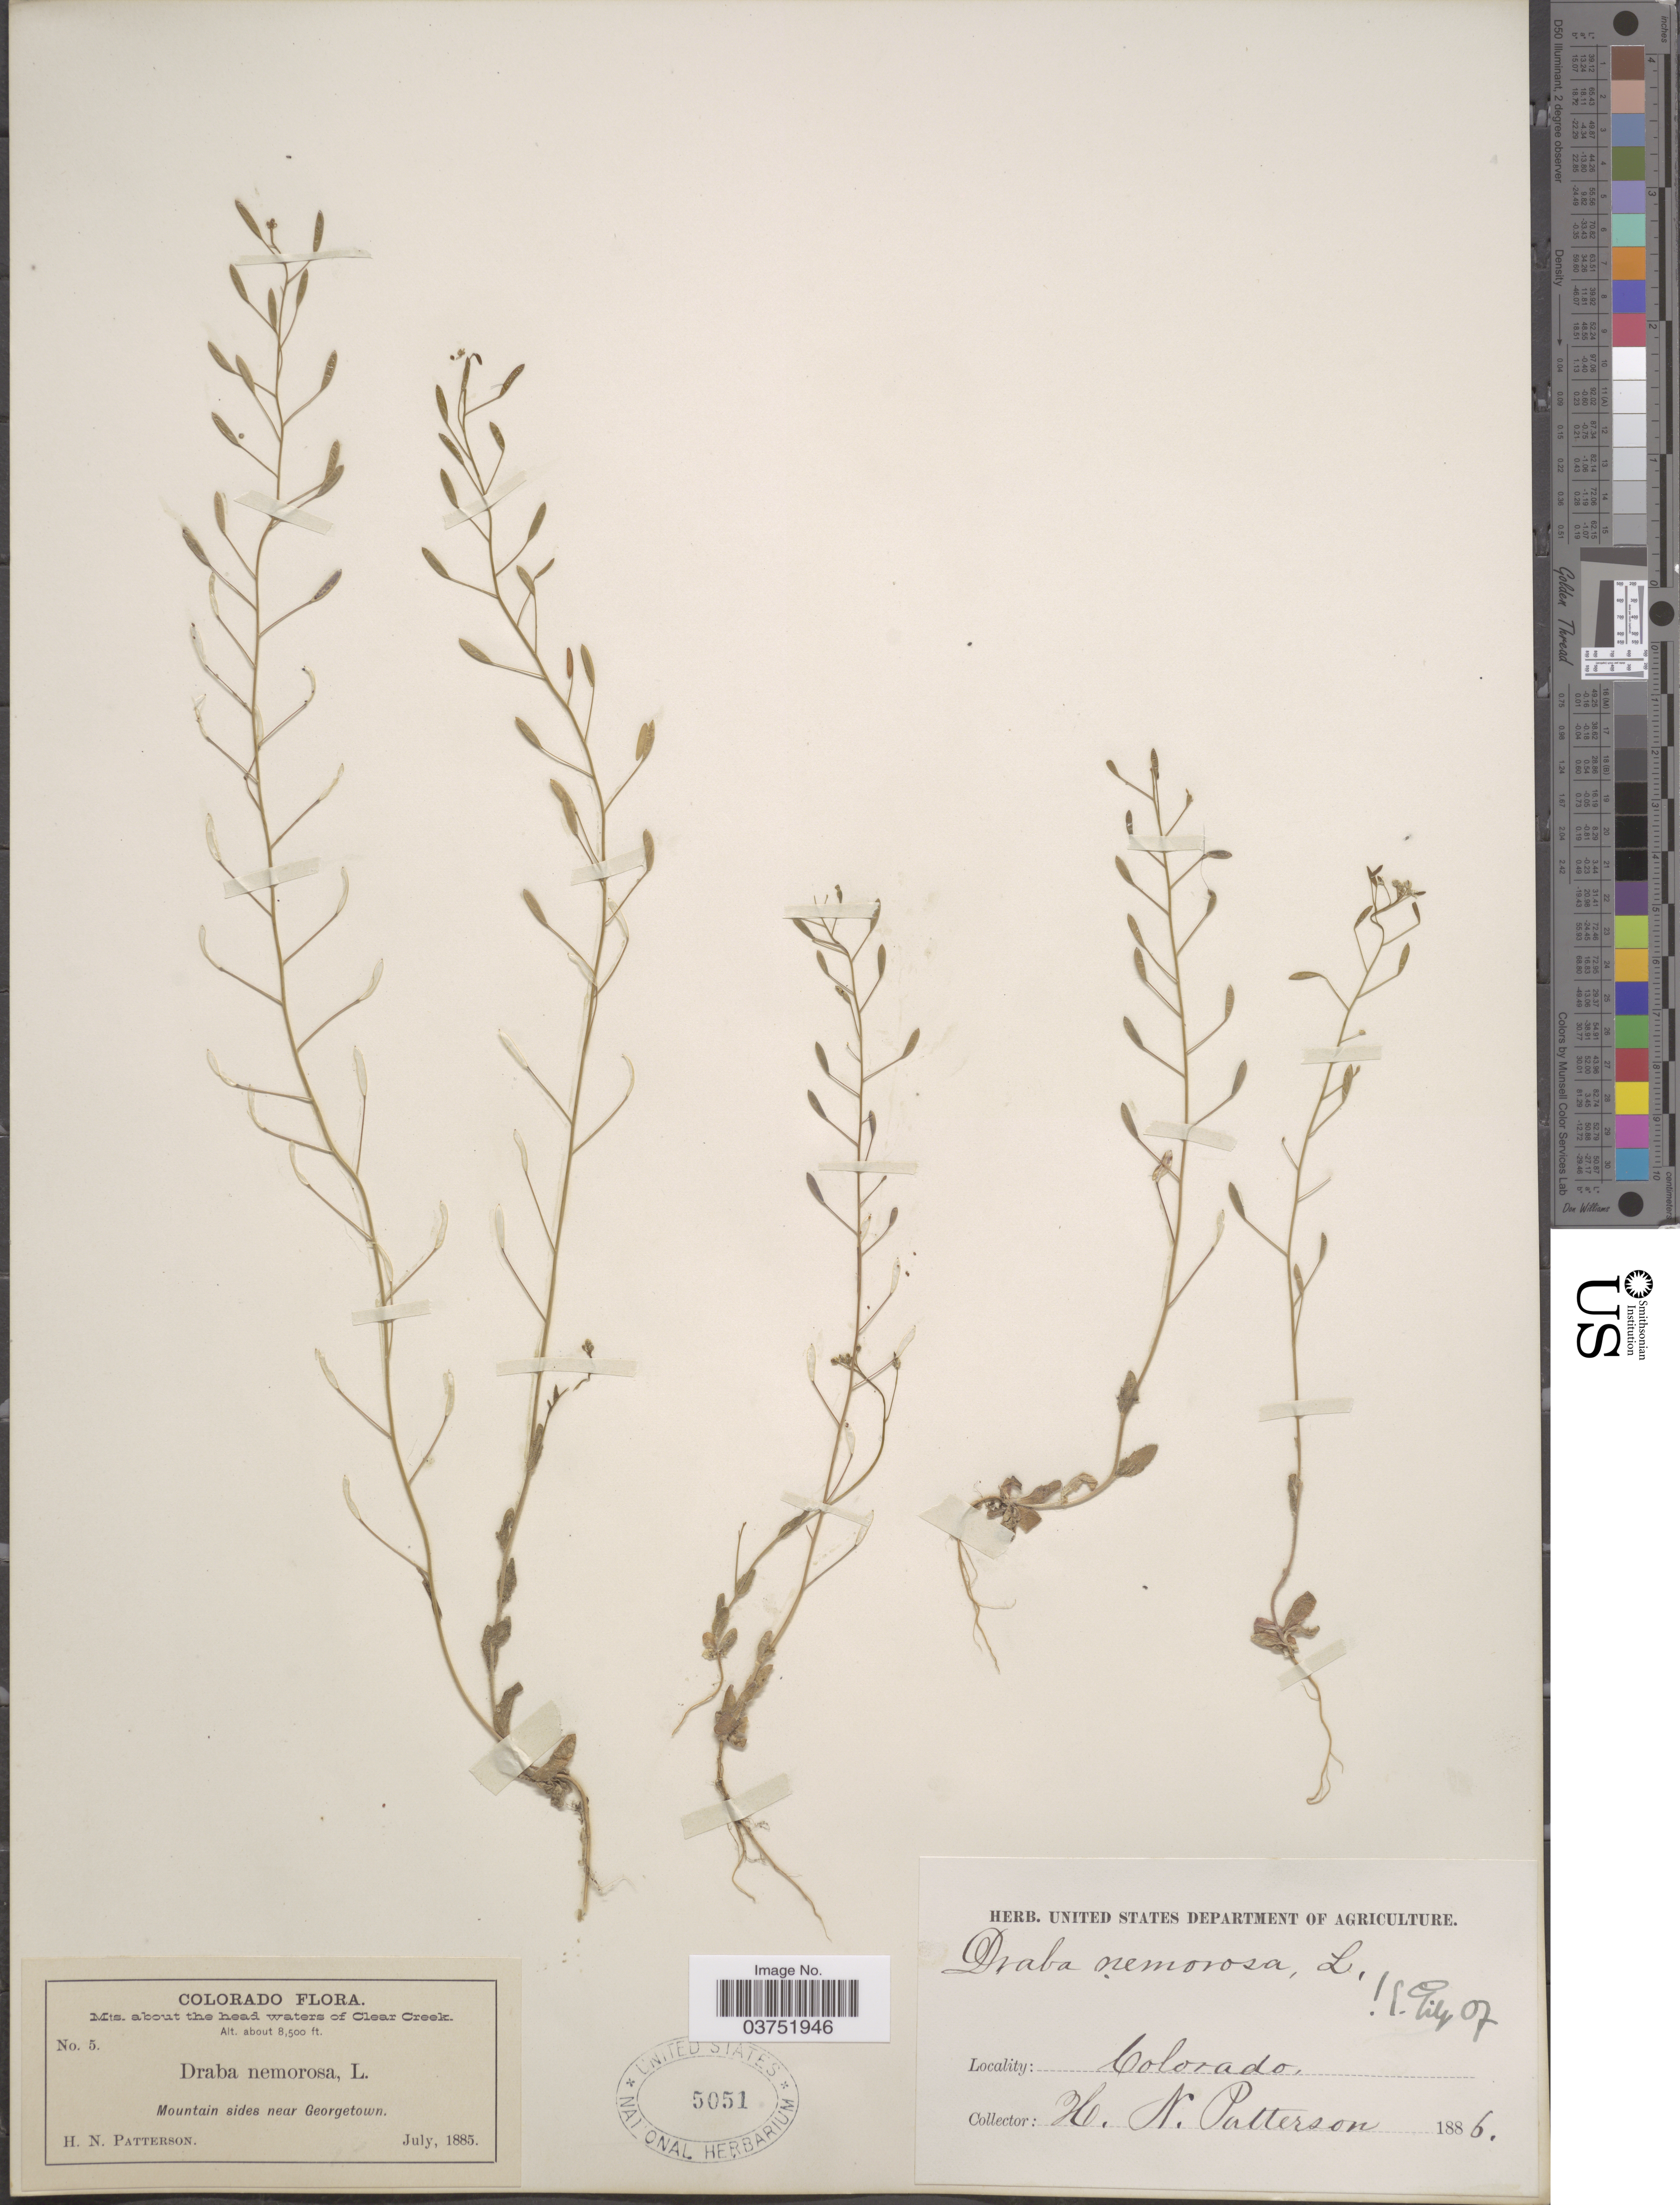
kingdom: Plantae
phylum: Tracheophyta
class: Magnoliopsida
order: Brassicales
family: Brassicaceae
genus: Draba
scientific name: Draba nemorosa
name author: L.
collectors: H. N. Patterson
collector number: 5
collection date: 1885-07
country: United States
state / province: Colorado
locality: Mts. about the head waters of Clear Creek. Mountain sides near Georgetown.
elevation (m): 2591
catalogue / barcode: US 5051